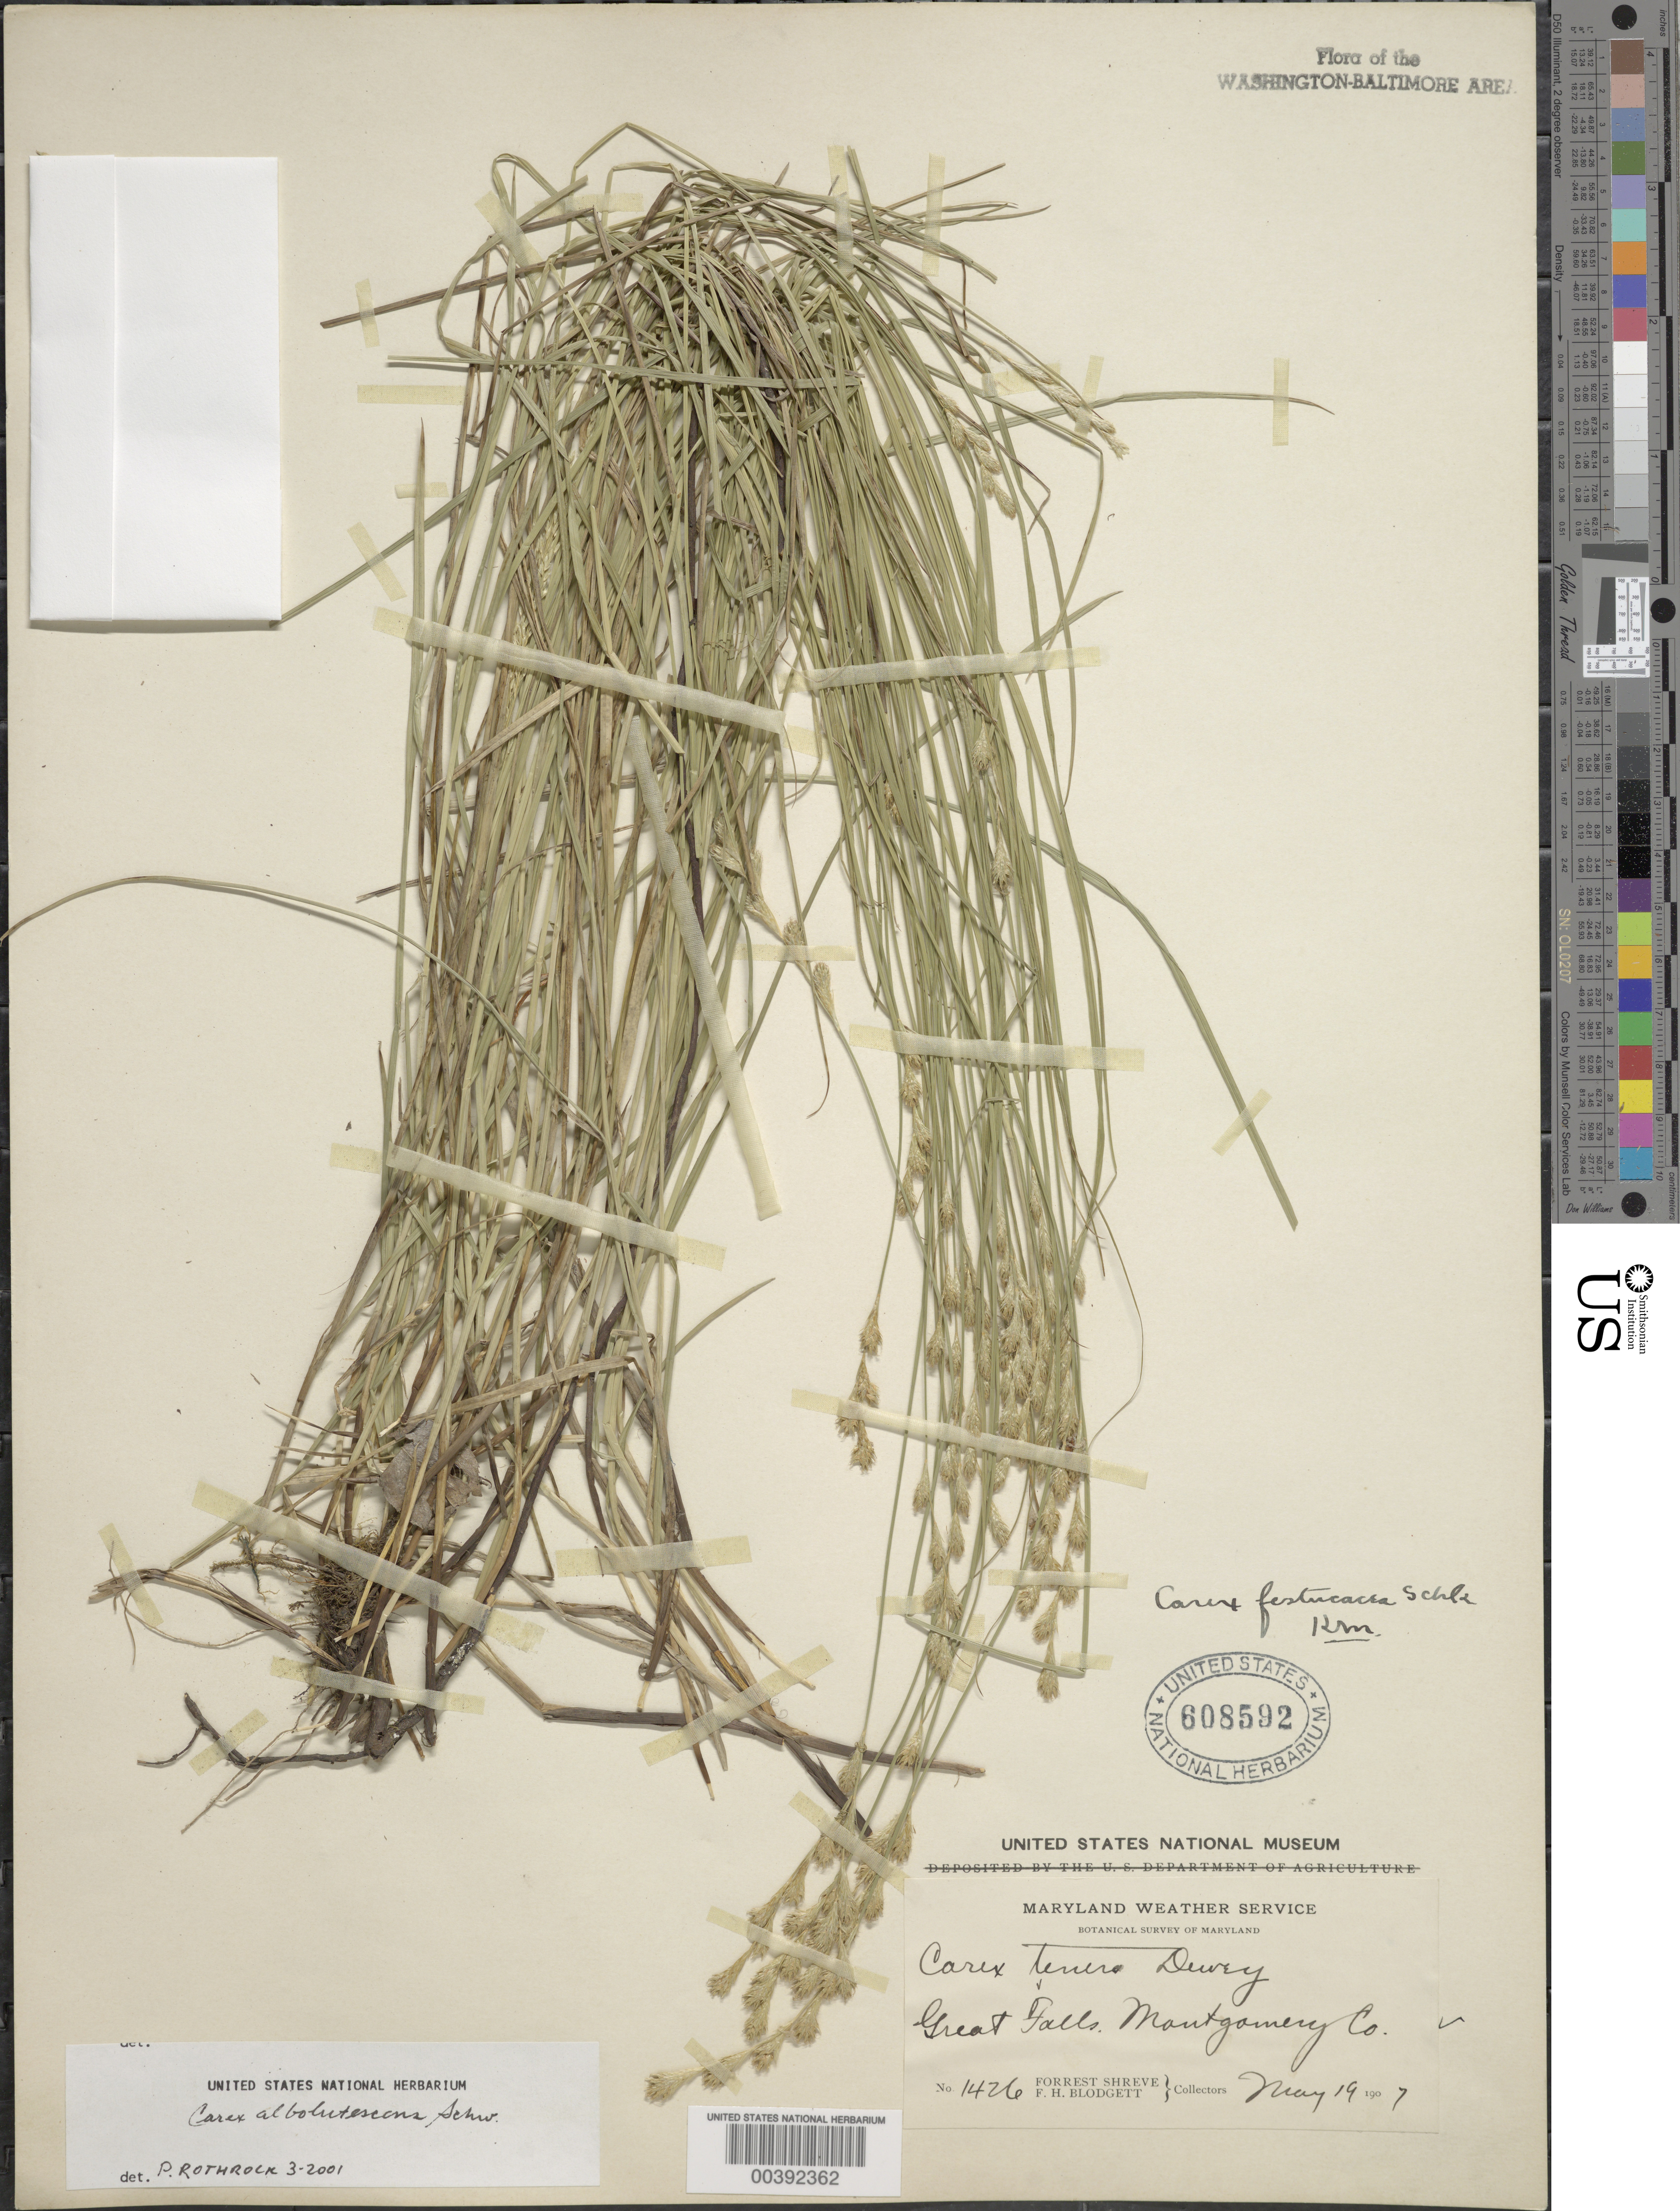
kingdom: Plantae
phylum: Tracheophyta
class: Liliopsida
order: Poales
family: Cyperaceae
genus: Carex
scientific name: Carex albolutescens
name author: Schwein.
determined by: Rothrock, P. E.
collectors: F. Shreve & F. H. Blodgett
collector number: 1426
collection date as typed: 19 May 1907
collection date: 1907-05-19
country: United States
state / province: Maryland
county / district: Montgomery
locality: Great Falls C. & O. Canal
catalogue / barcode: US 608592